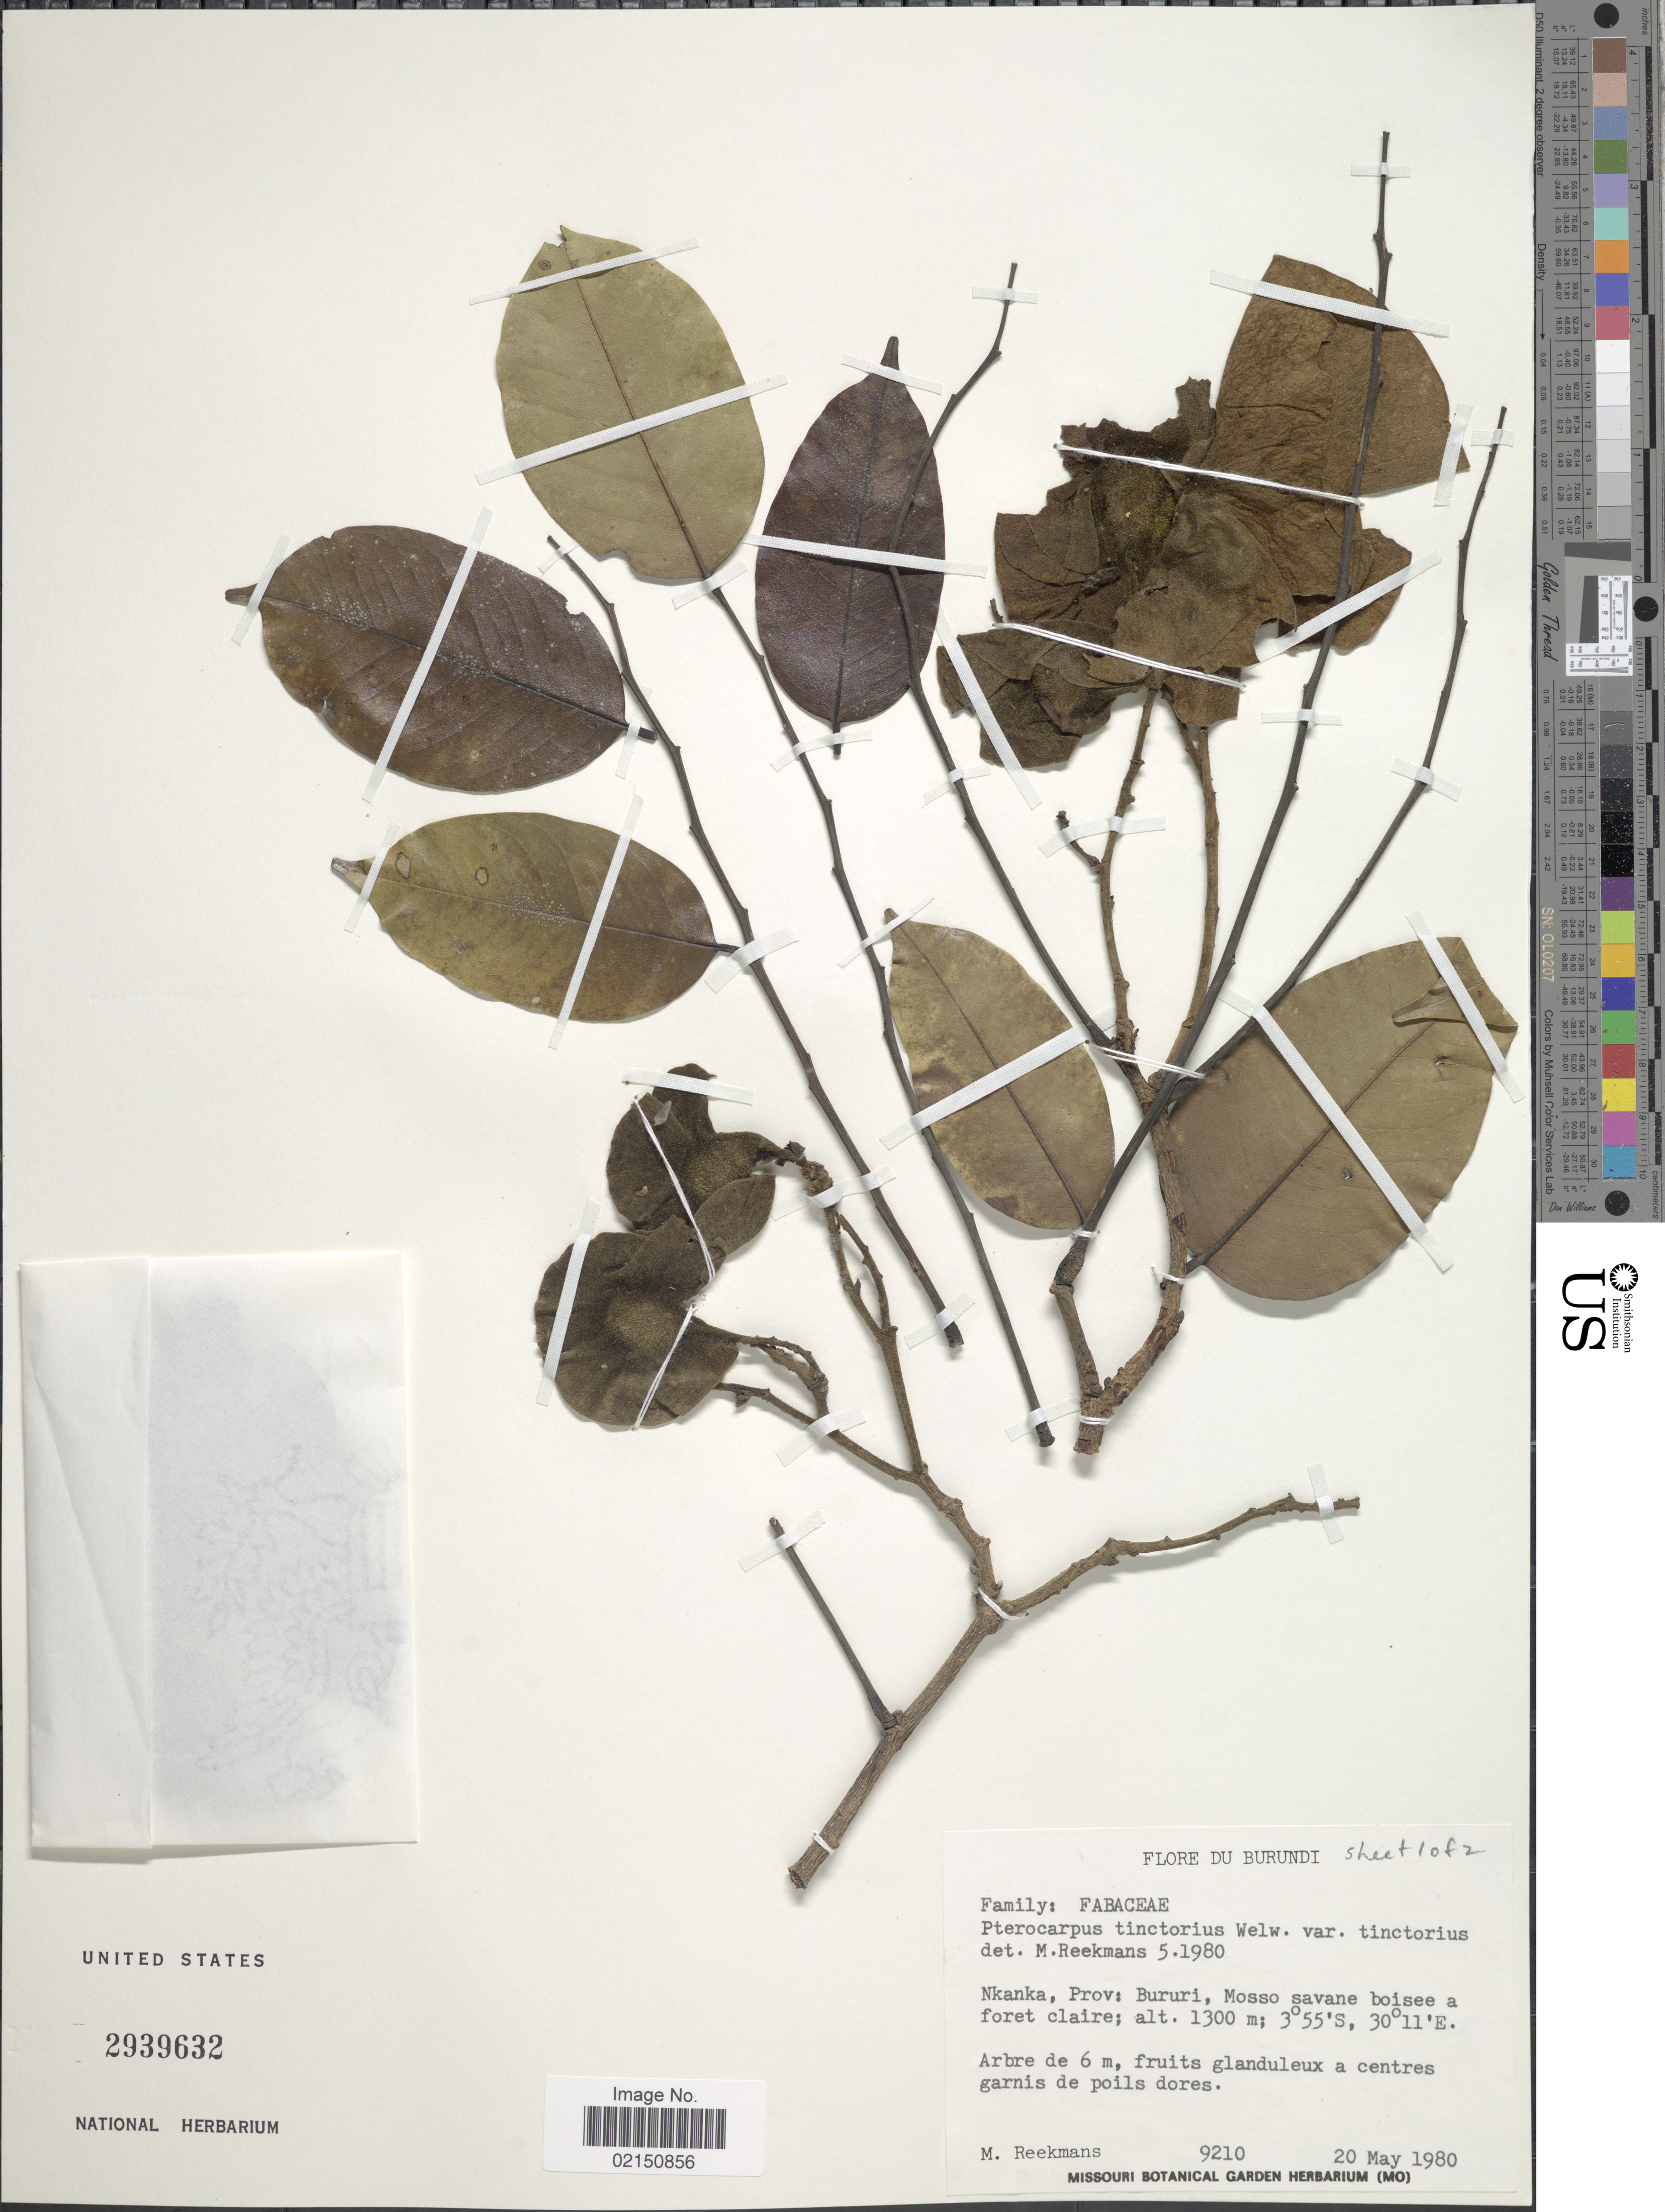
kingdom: Plantae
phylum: Tracheophyta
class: Magnoliopsida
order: Fabales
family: Fabaceae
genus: Pterocarpus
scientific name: Pterocarpus tinctorius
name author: Welw.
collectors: M. Reekmans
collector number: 9210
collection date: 1980-05-20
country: Burundi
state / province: Bururi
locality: Nkanka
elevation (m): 1300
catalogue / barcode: US 2939632